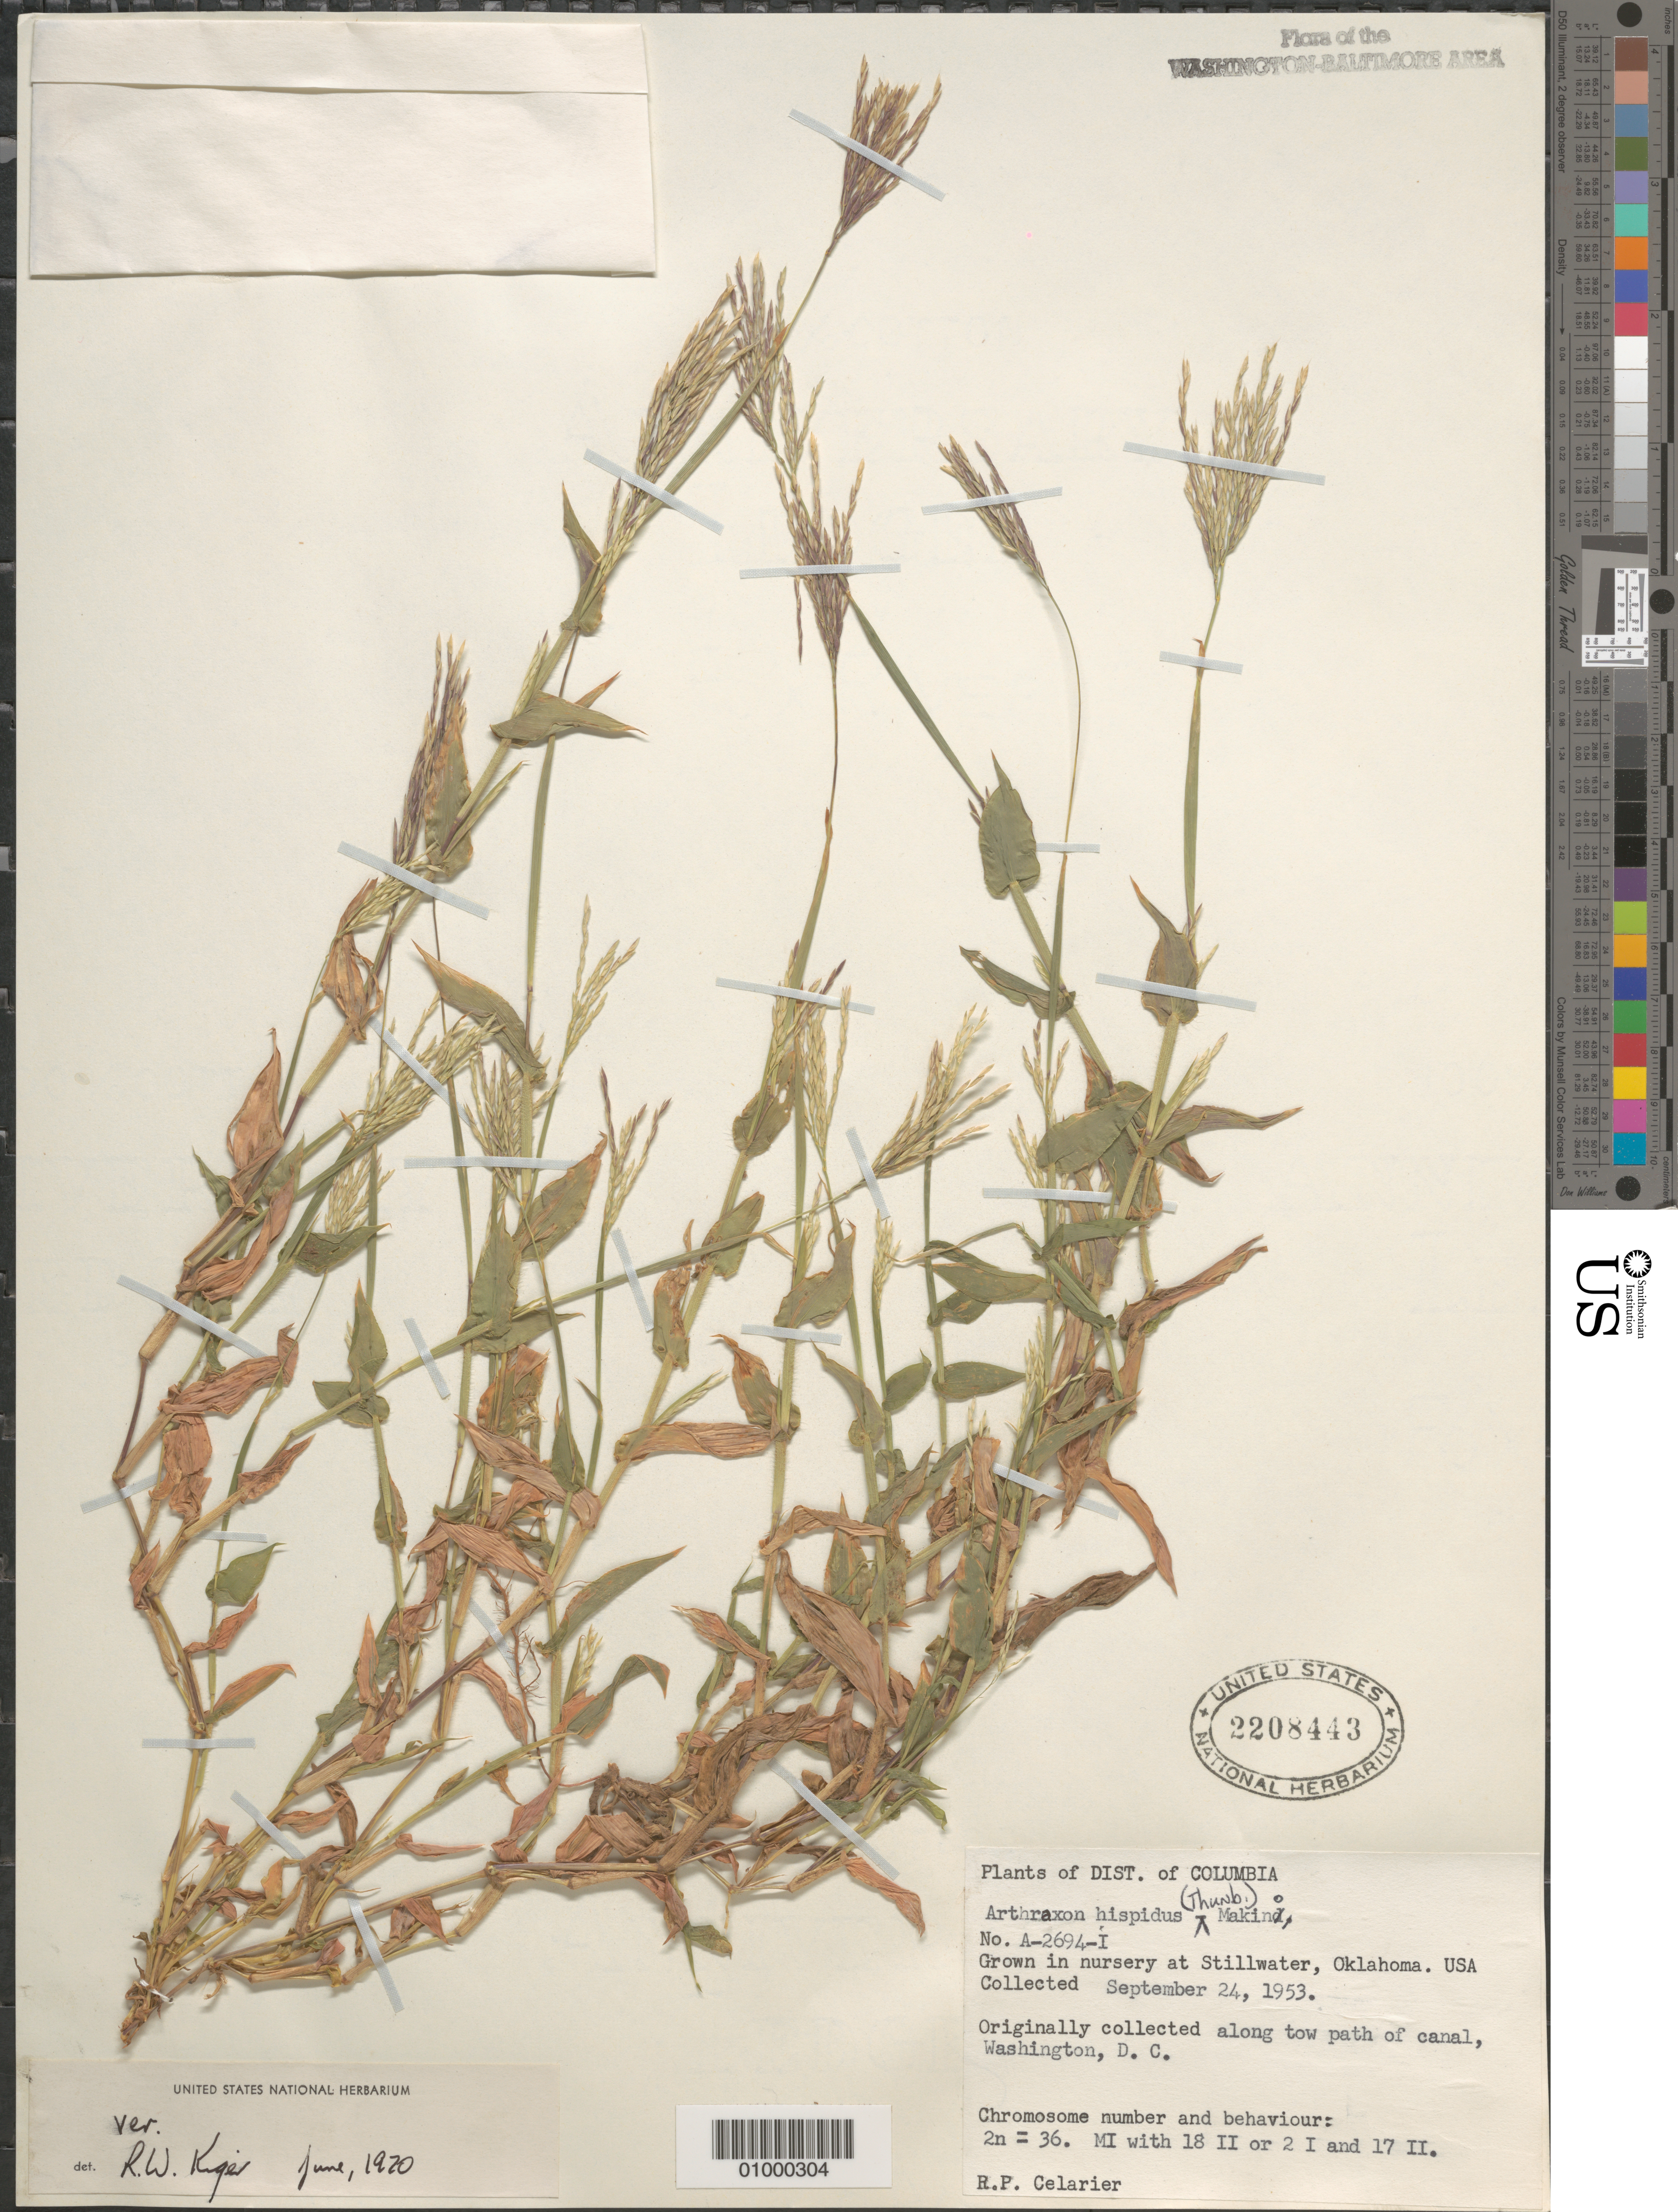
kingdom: Plantae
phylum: Tracheophyta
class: Liliopsida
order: Poales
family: Poaceae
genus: Arthraxon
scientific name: Arthraxon hispidus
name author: (Thunb.) Makino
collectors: R. Celarier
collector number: A-2694-I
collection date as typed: September 24, 1953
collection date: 1953-09-24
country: United States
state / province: District of Columbia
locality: Originally collected along tow path of canal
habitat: along tow-path of canal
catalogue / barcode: US 2208443